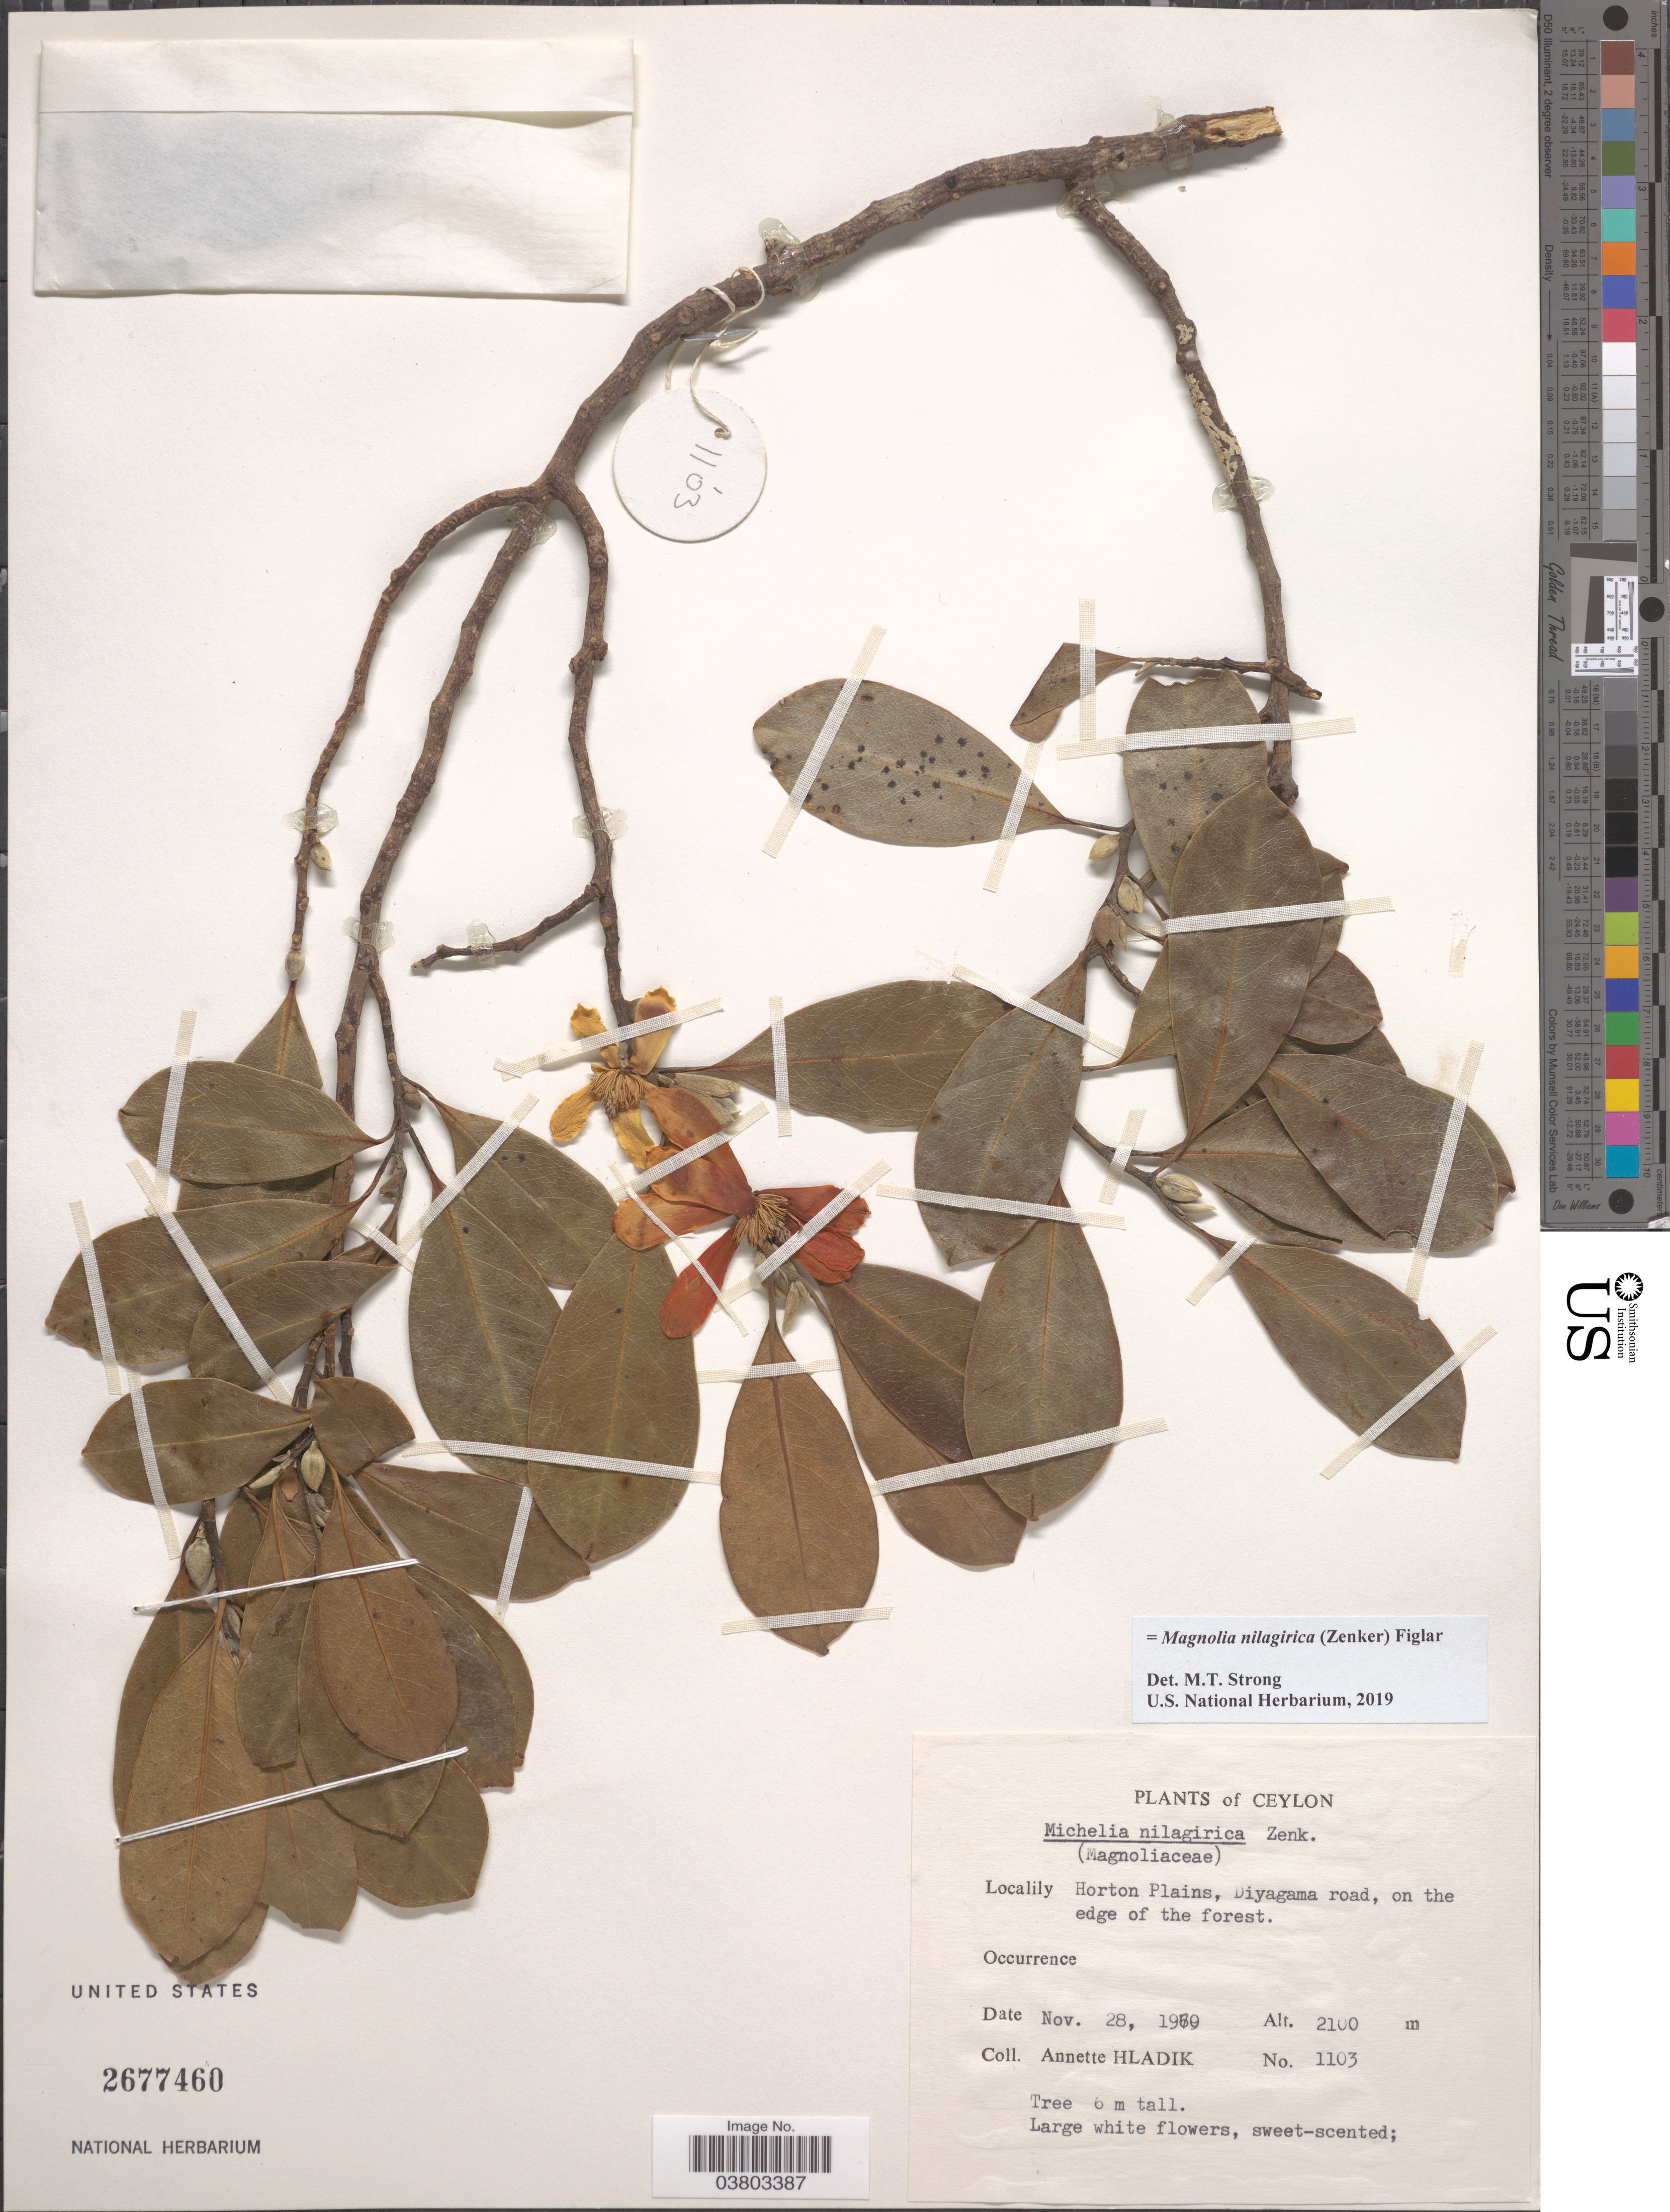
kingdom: Plantae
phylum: Tracheophyta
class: Magnoliopsida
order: Magnoliales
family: Magnoliaceae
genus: Magnolia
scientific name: Magnolia nilagirica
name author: (Zenker) Figlar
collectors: A. Hladik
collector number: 1103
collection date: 1960-11-28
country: Sri Lanka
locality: Ceylon. Horton Plains, Diyagama road, on the edge of the forest.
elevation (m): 2100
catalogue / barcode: US 2677460